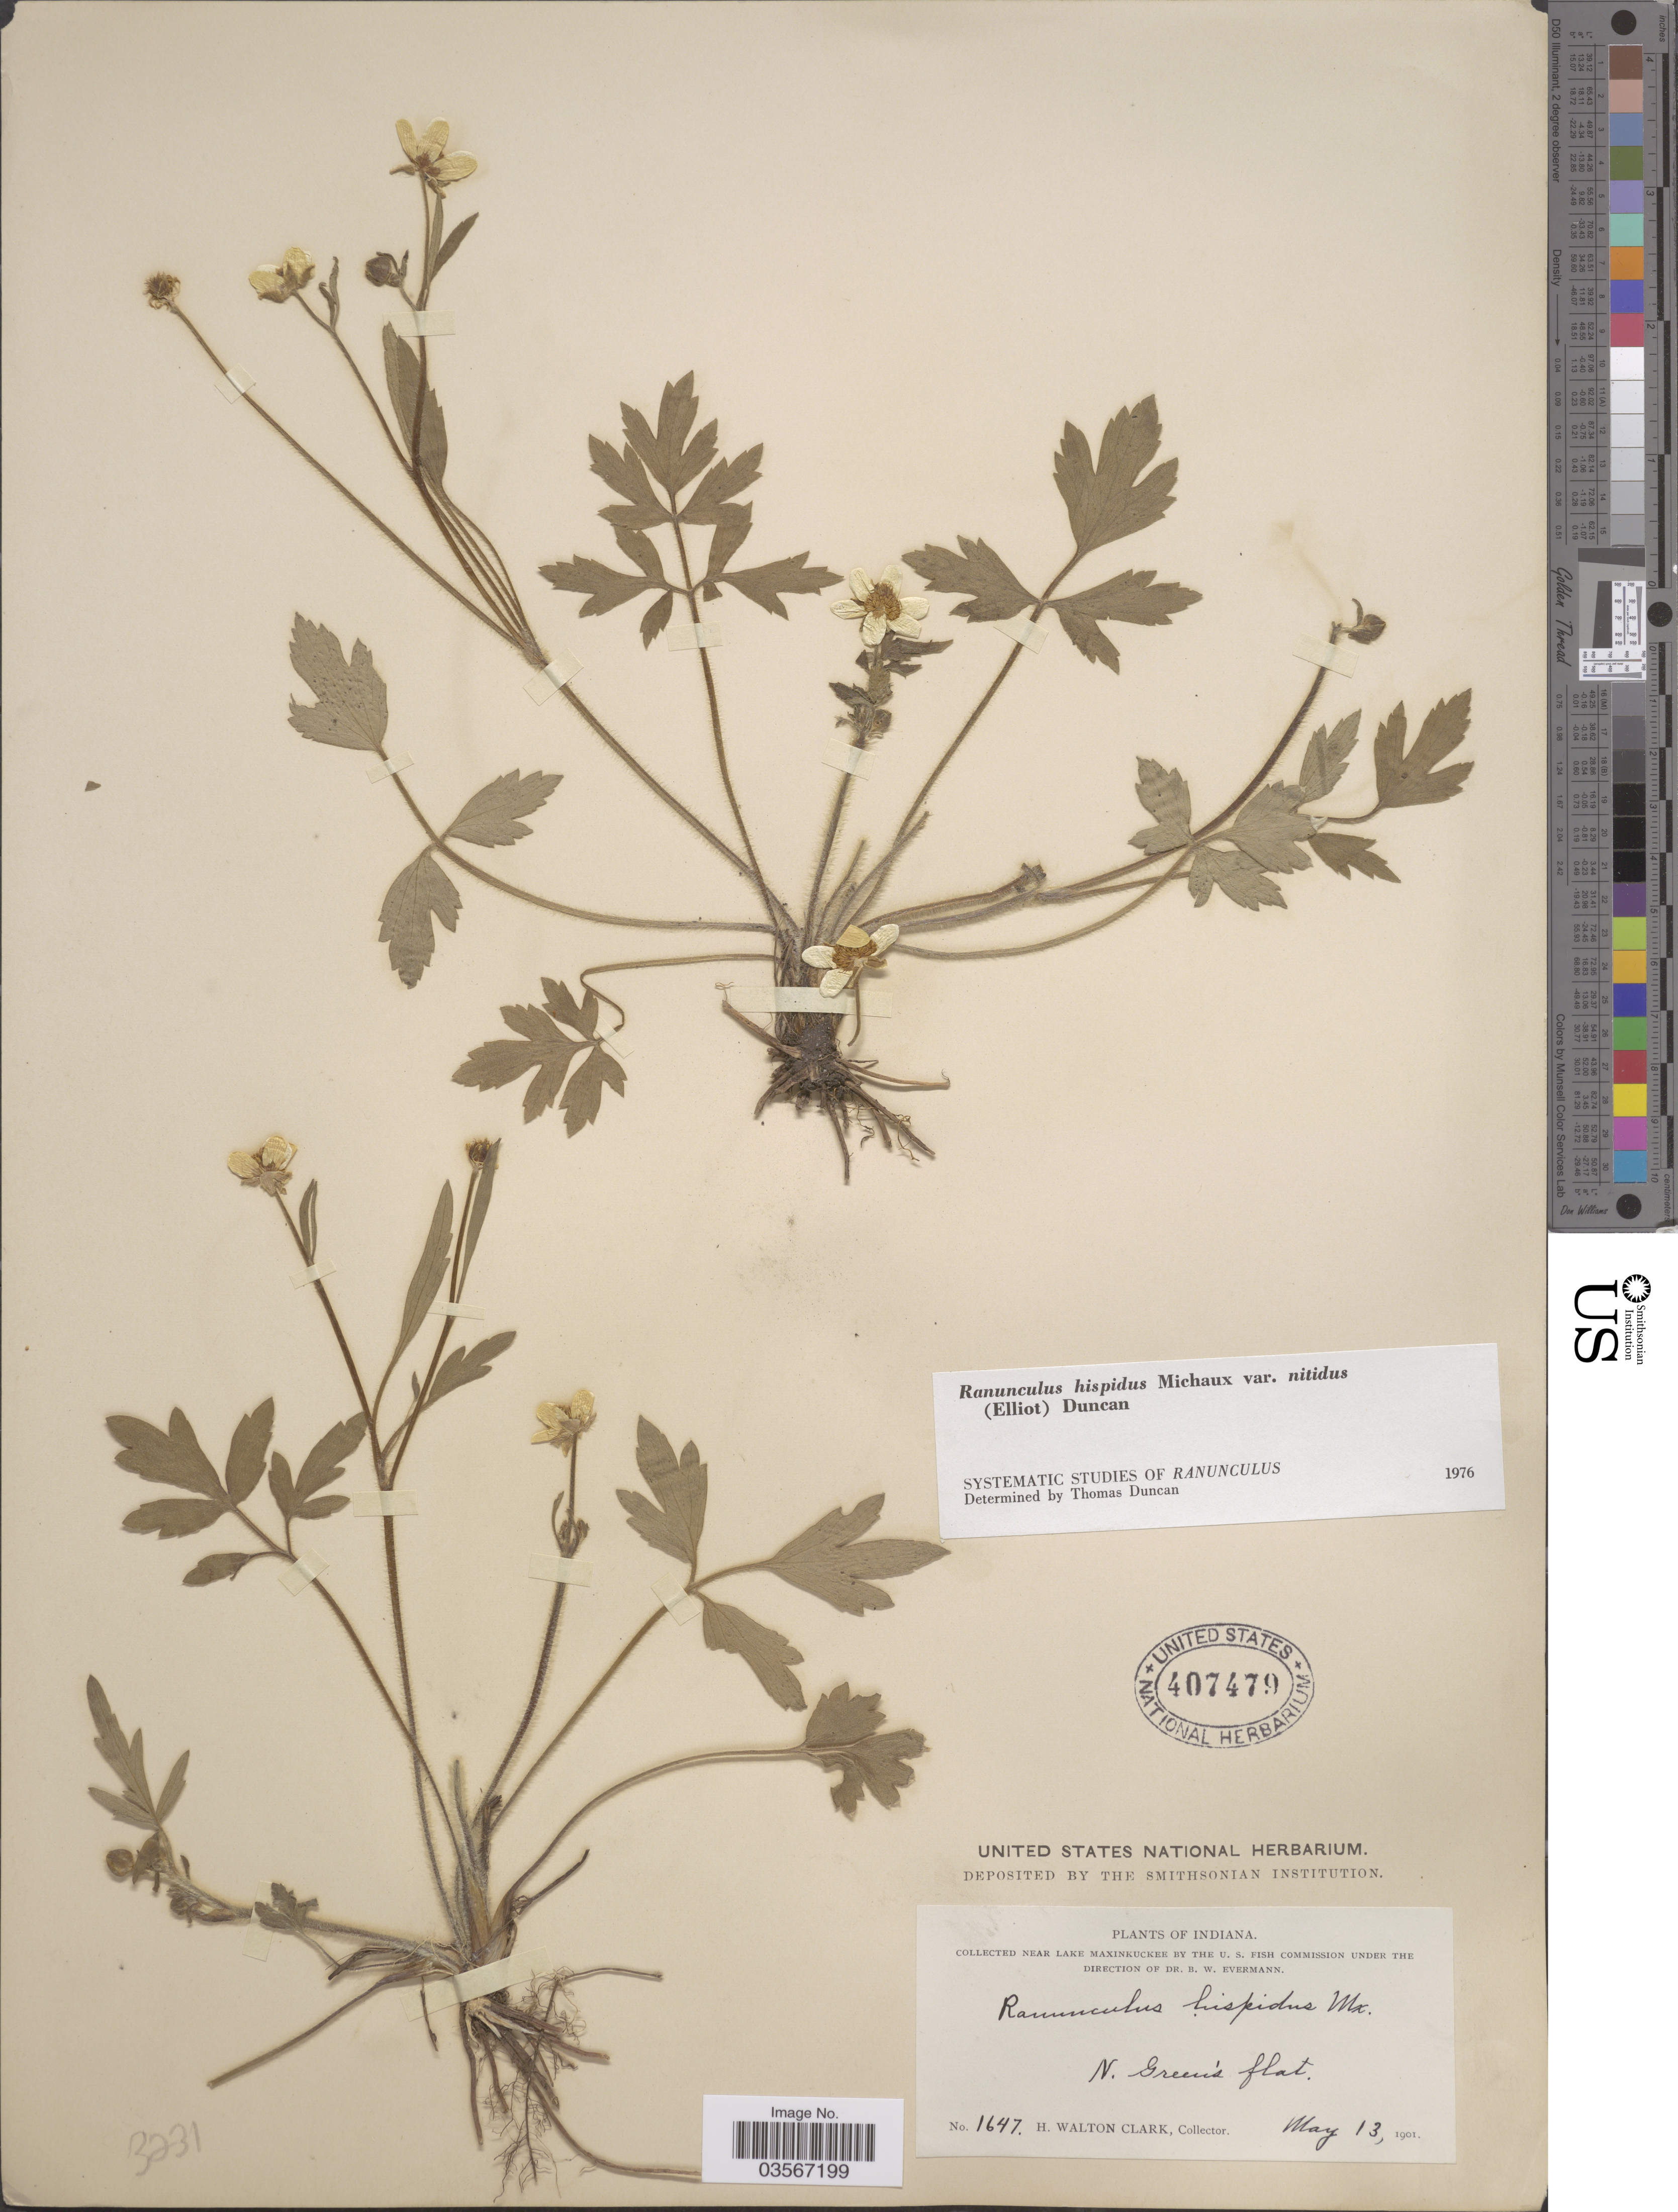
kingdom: Plantae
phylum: Tracheophyta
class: Magnoliopsida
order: Ranunculales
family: Ranunculaceae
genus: Ranunculus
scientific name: Ranunculus hispidus var. nitidus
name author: (Chapm.) T. Duncan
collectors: H. W. Clark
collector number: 1647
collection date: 1901-05-13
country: United States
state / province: Indiana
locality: Near Lake Maxinkuckee. N. Green's flat.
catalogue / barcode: US 407479